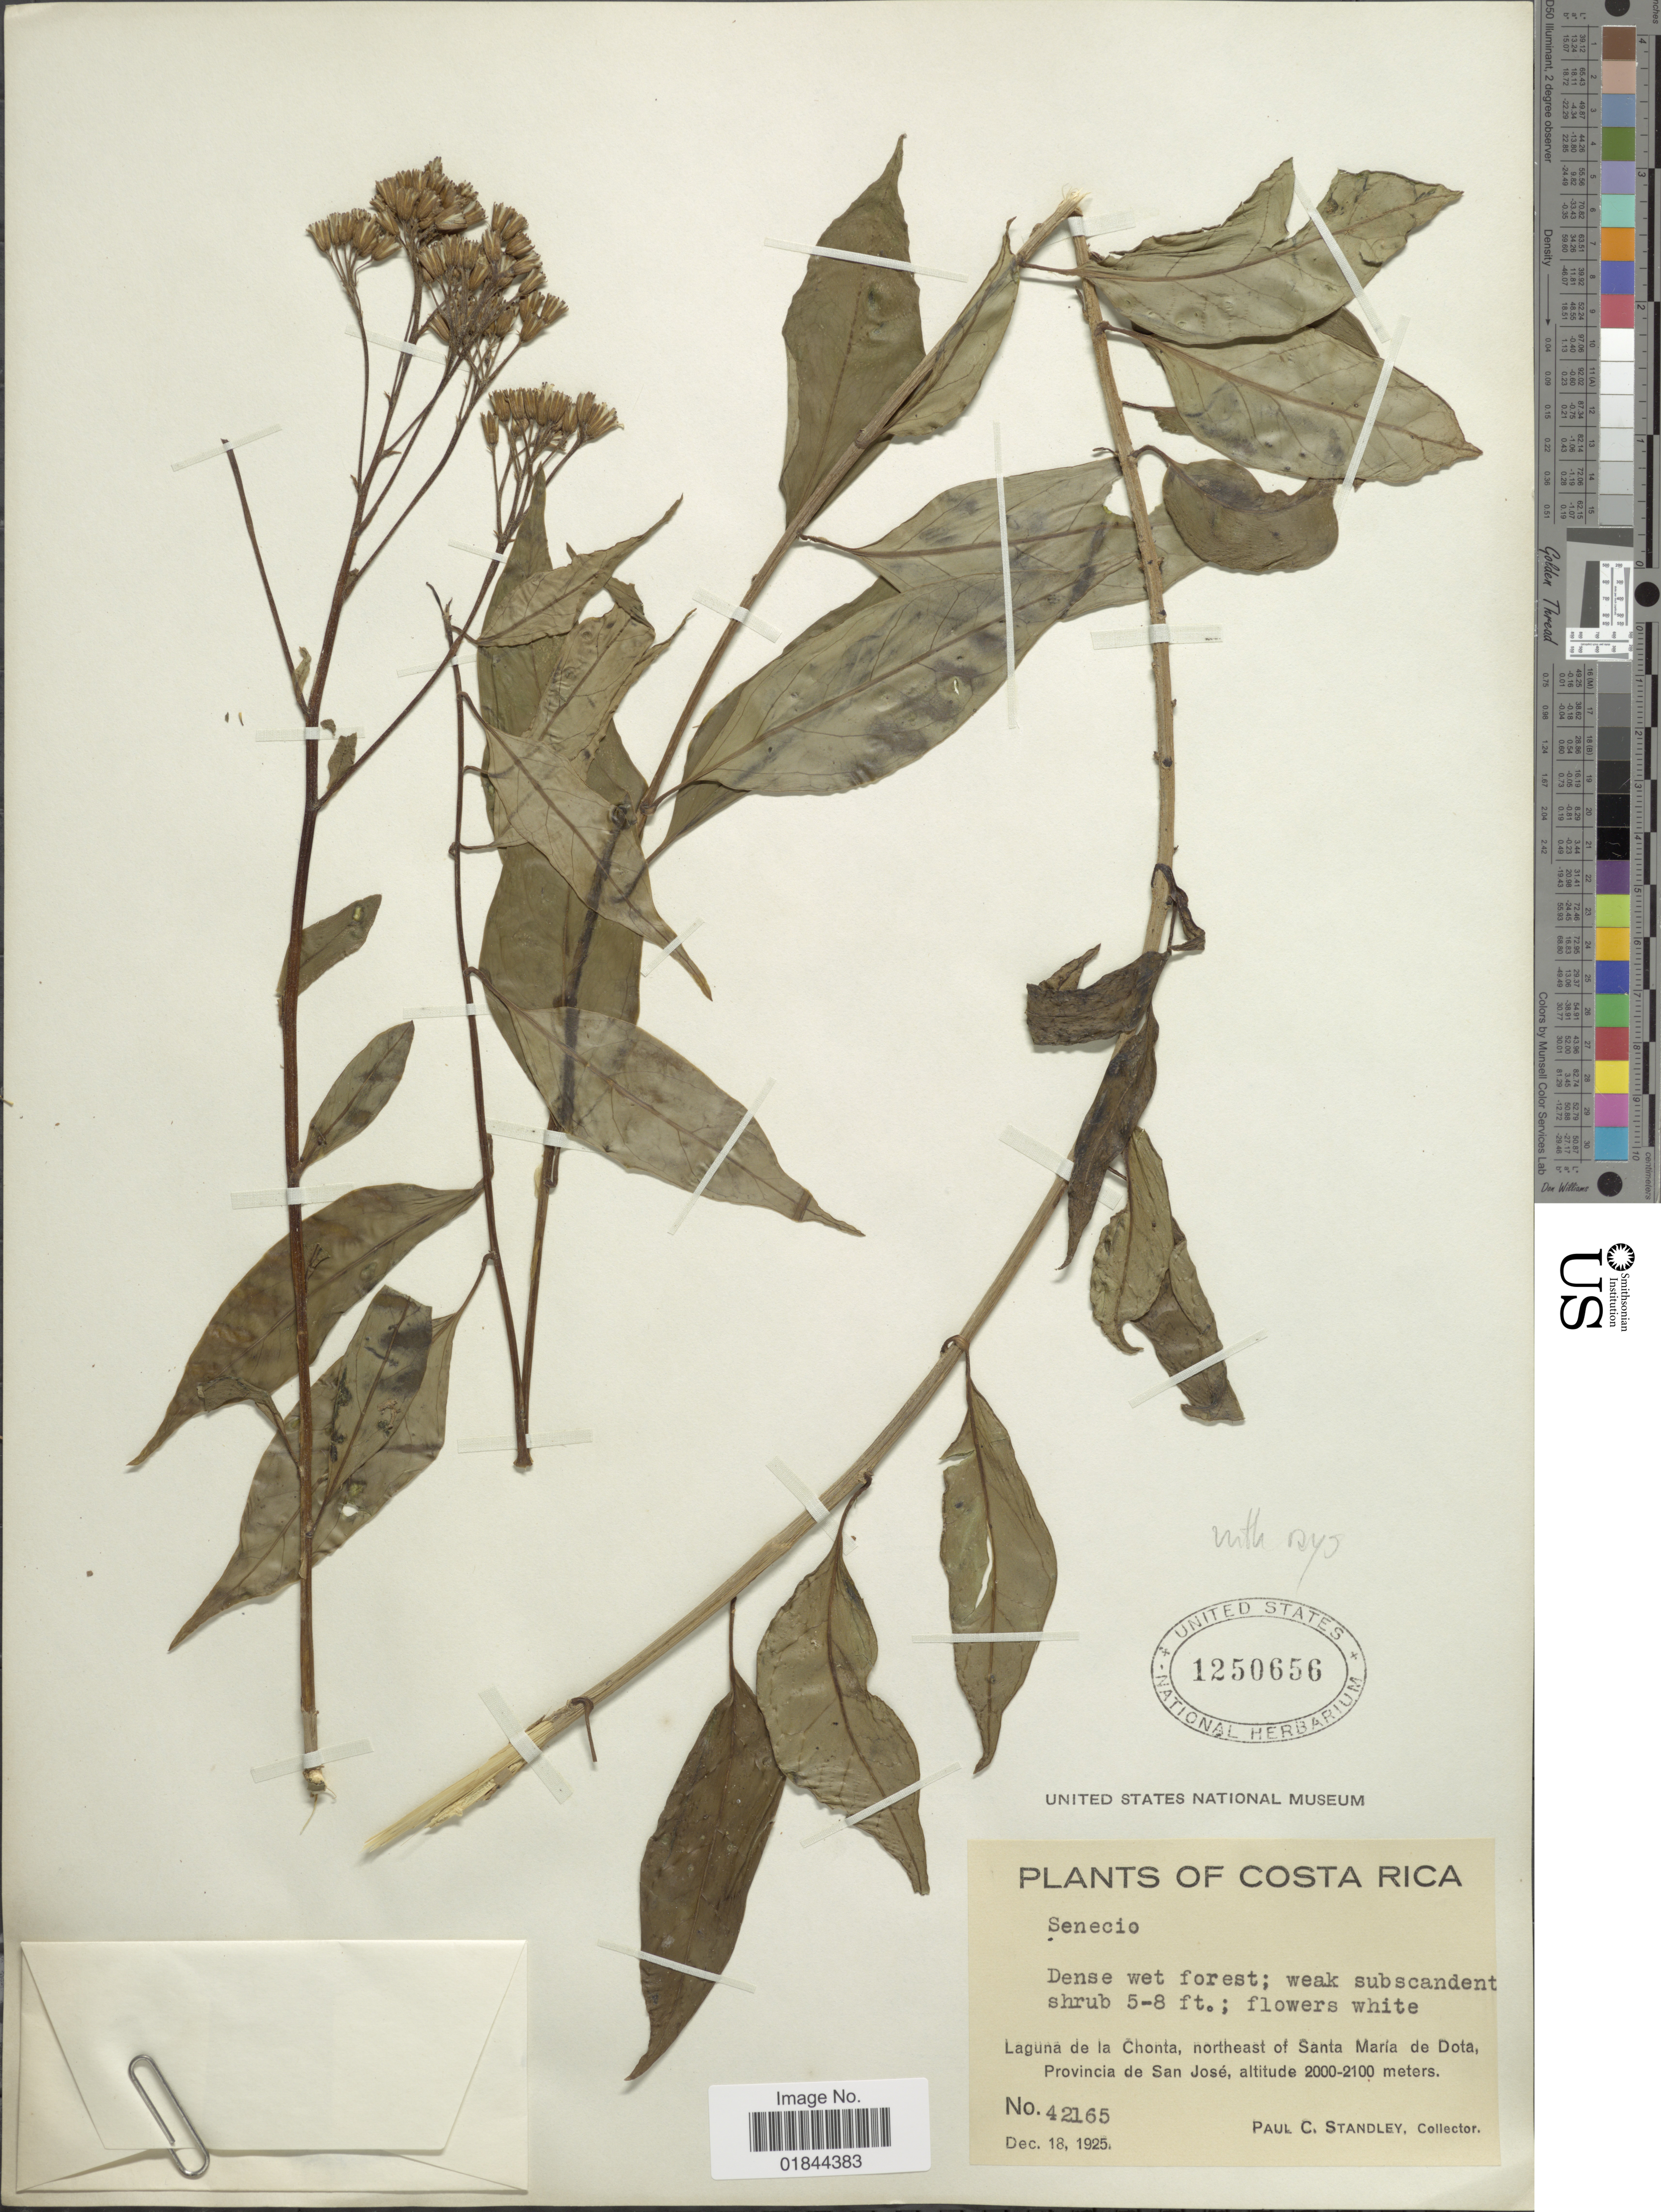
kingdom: Plantae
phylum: Tracheophyta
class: Magnoliopsida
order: Asterales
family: Asteraceae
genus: Pentacalia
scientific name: Pentacalia streptothamna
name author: (Greenm. ex Standl.) H. Rob. & Cuatrec.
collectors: P. C. Standley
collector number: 42165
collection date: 1925-12-18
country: Costa Rica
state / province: San José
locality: Laguna de la Chonta, northeast of Santa María de Dota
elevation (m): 2000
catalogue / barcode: US 1250656